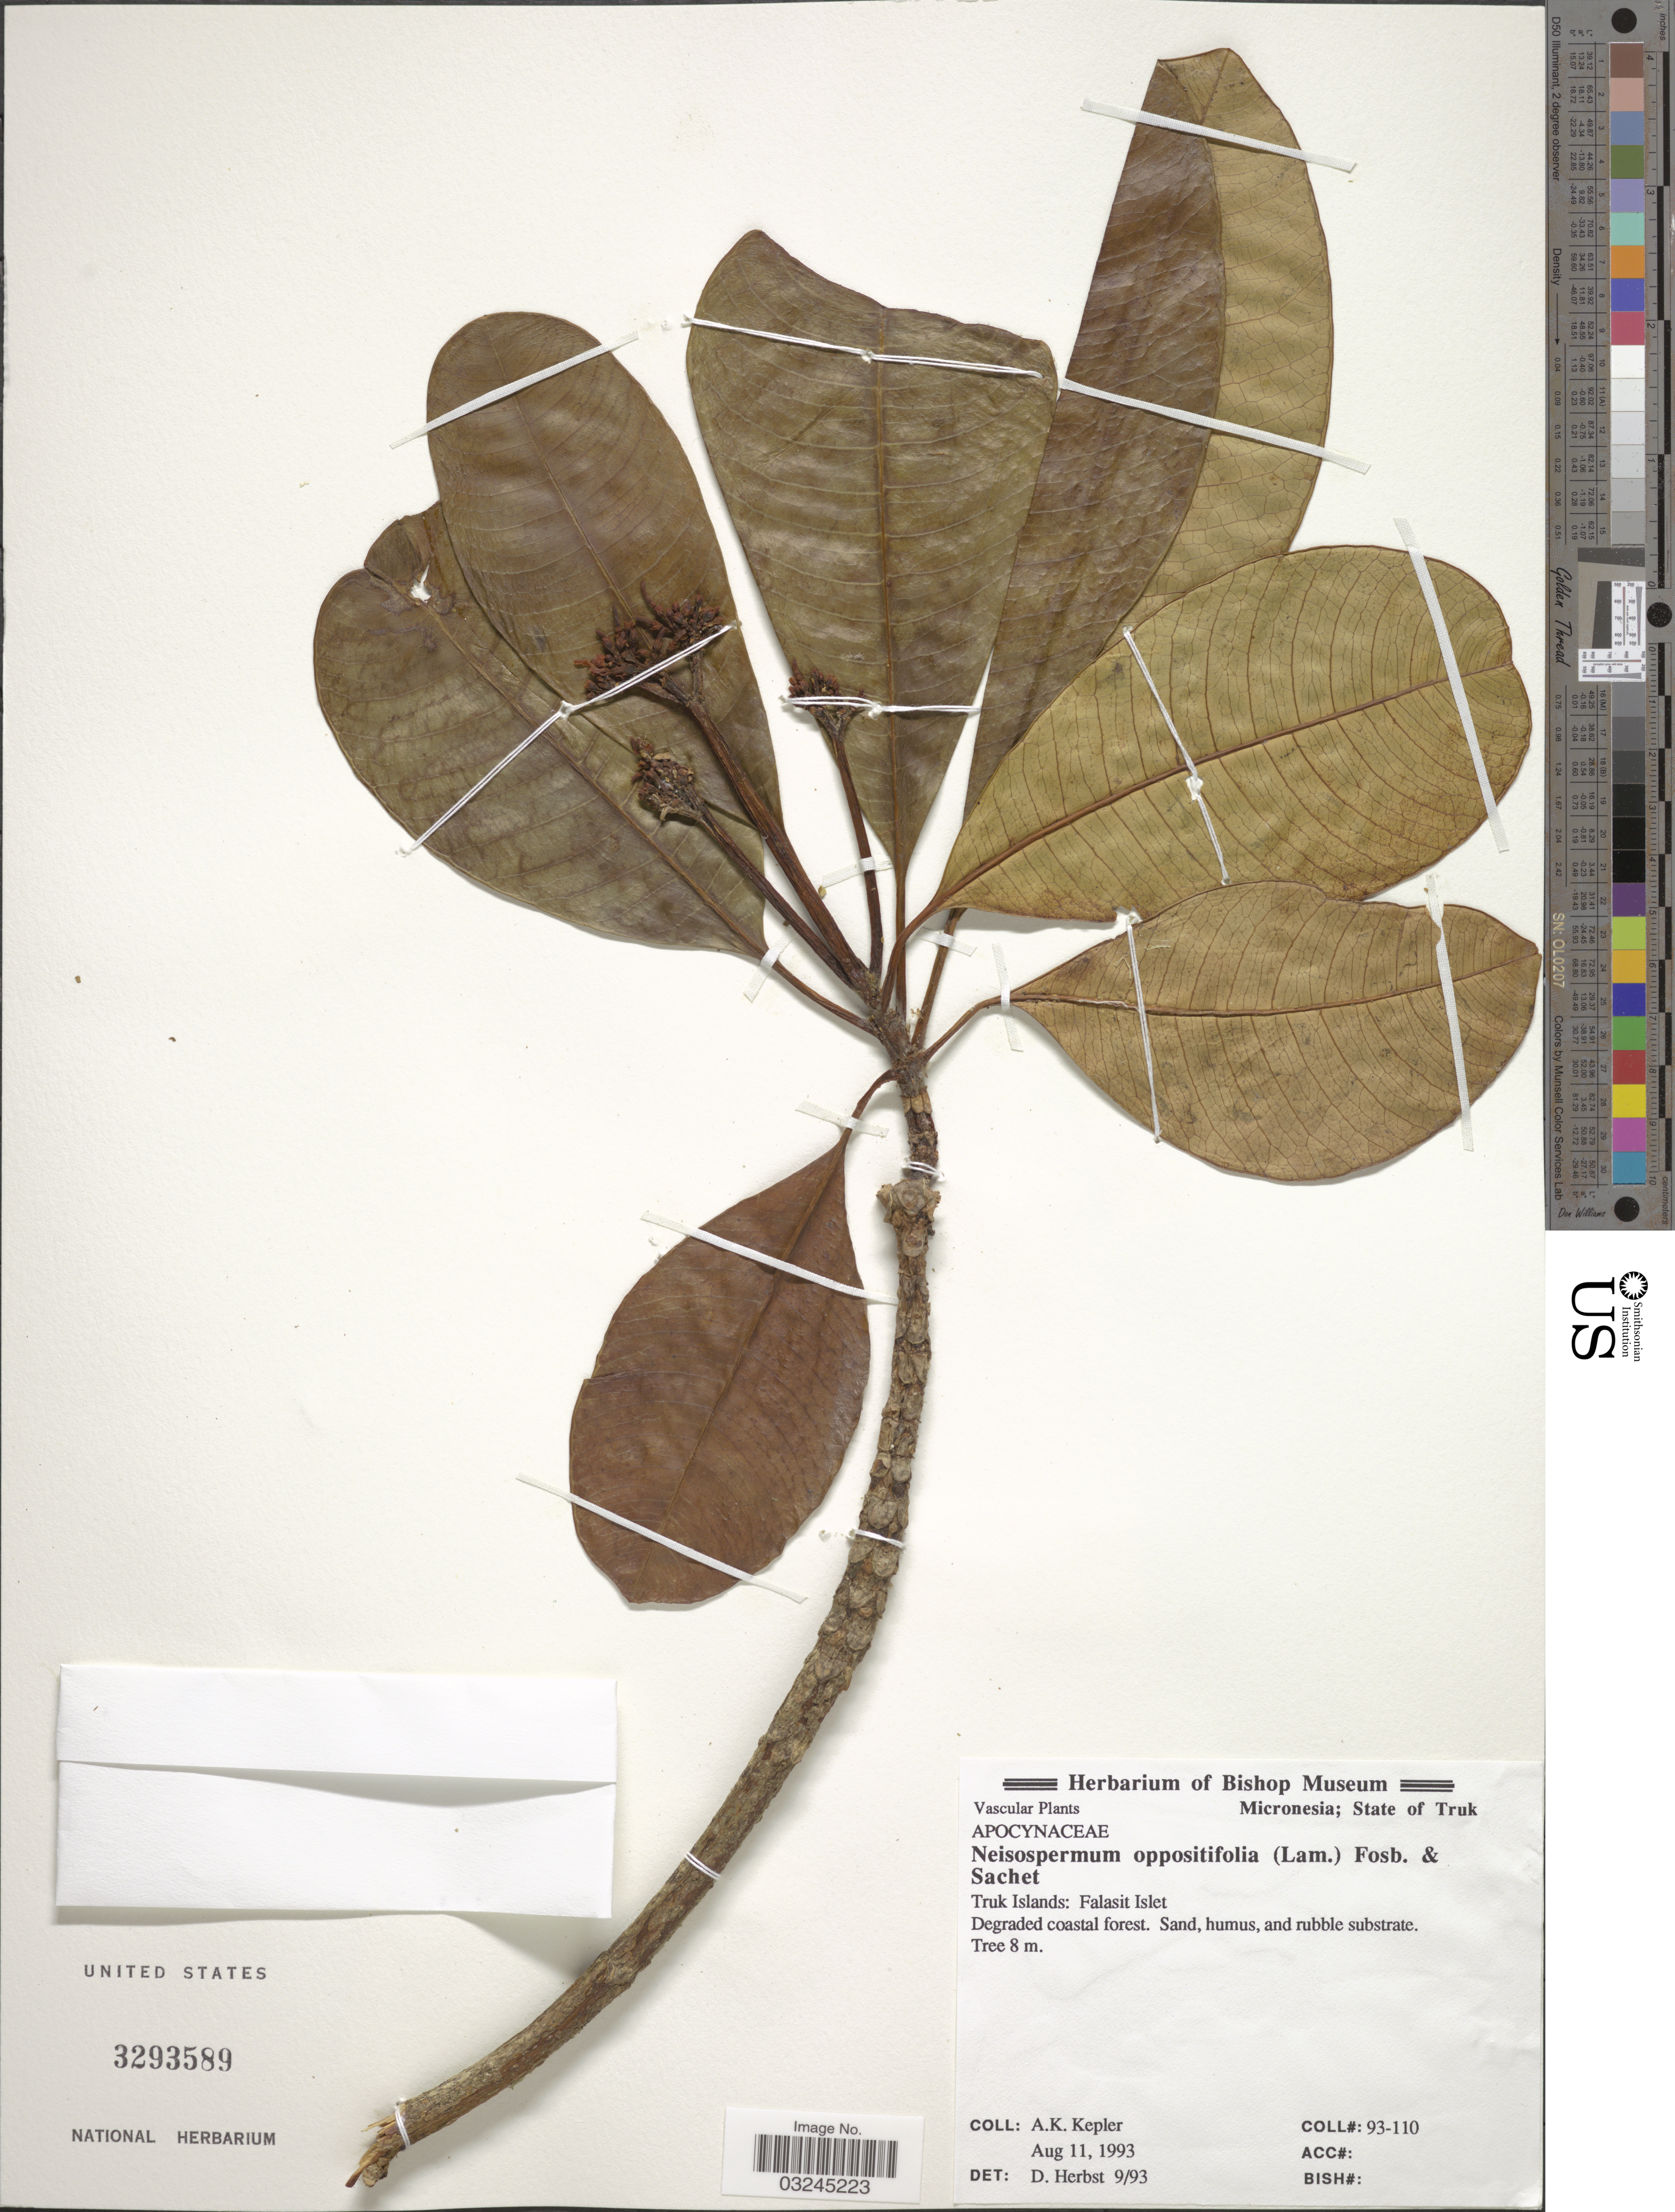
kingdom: Plantae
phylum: Tracheophyta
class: Magnoliopsida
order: Gentianales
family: Apocynaceae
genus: Ochrosia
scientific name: Ochrosia oppositifolia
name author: (Lam.) K. Schum.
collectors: A. K. Kepler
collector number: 93-110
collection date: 1993-08-11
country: Micronesia, Federated States of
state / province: Truk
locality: Micronesia. Truk Islands: Falasit Islet.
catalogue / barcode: US 3293589